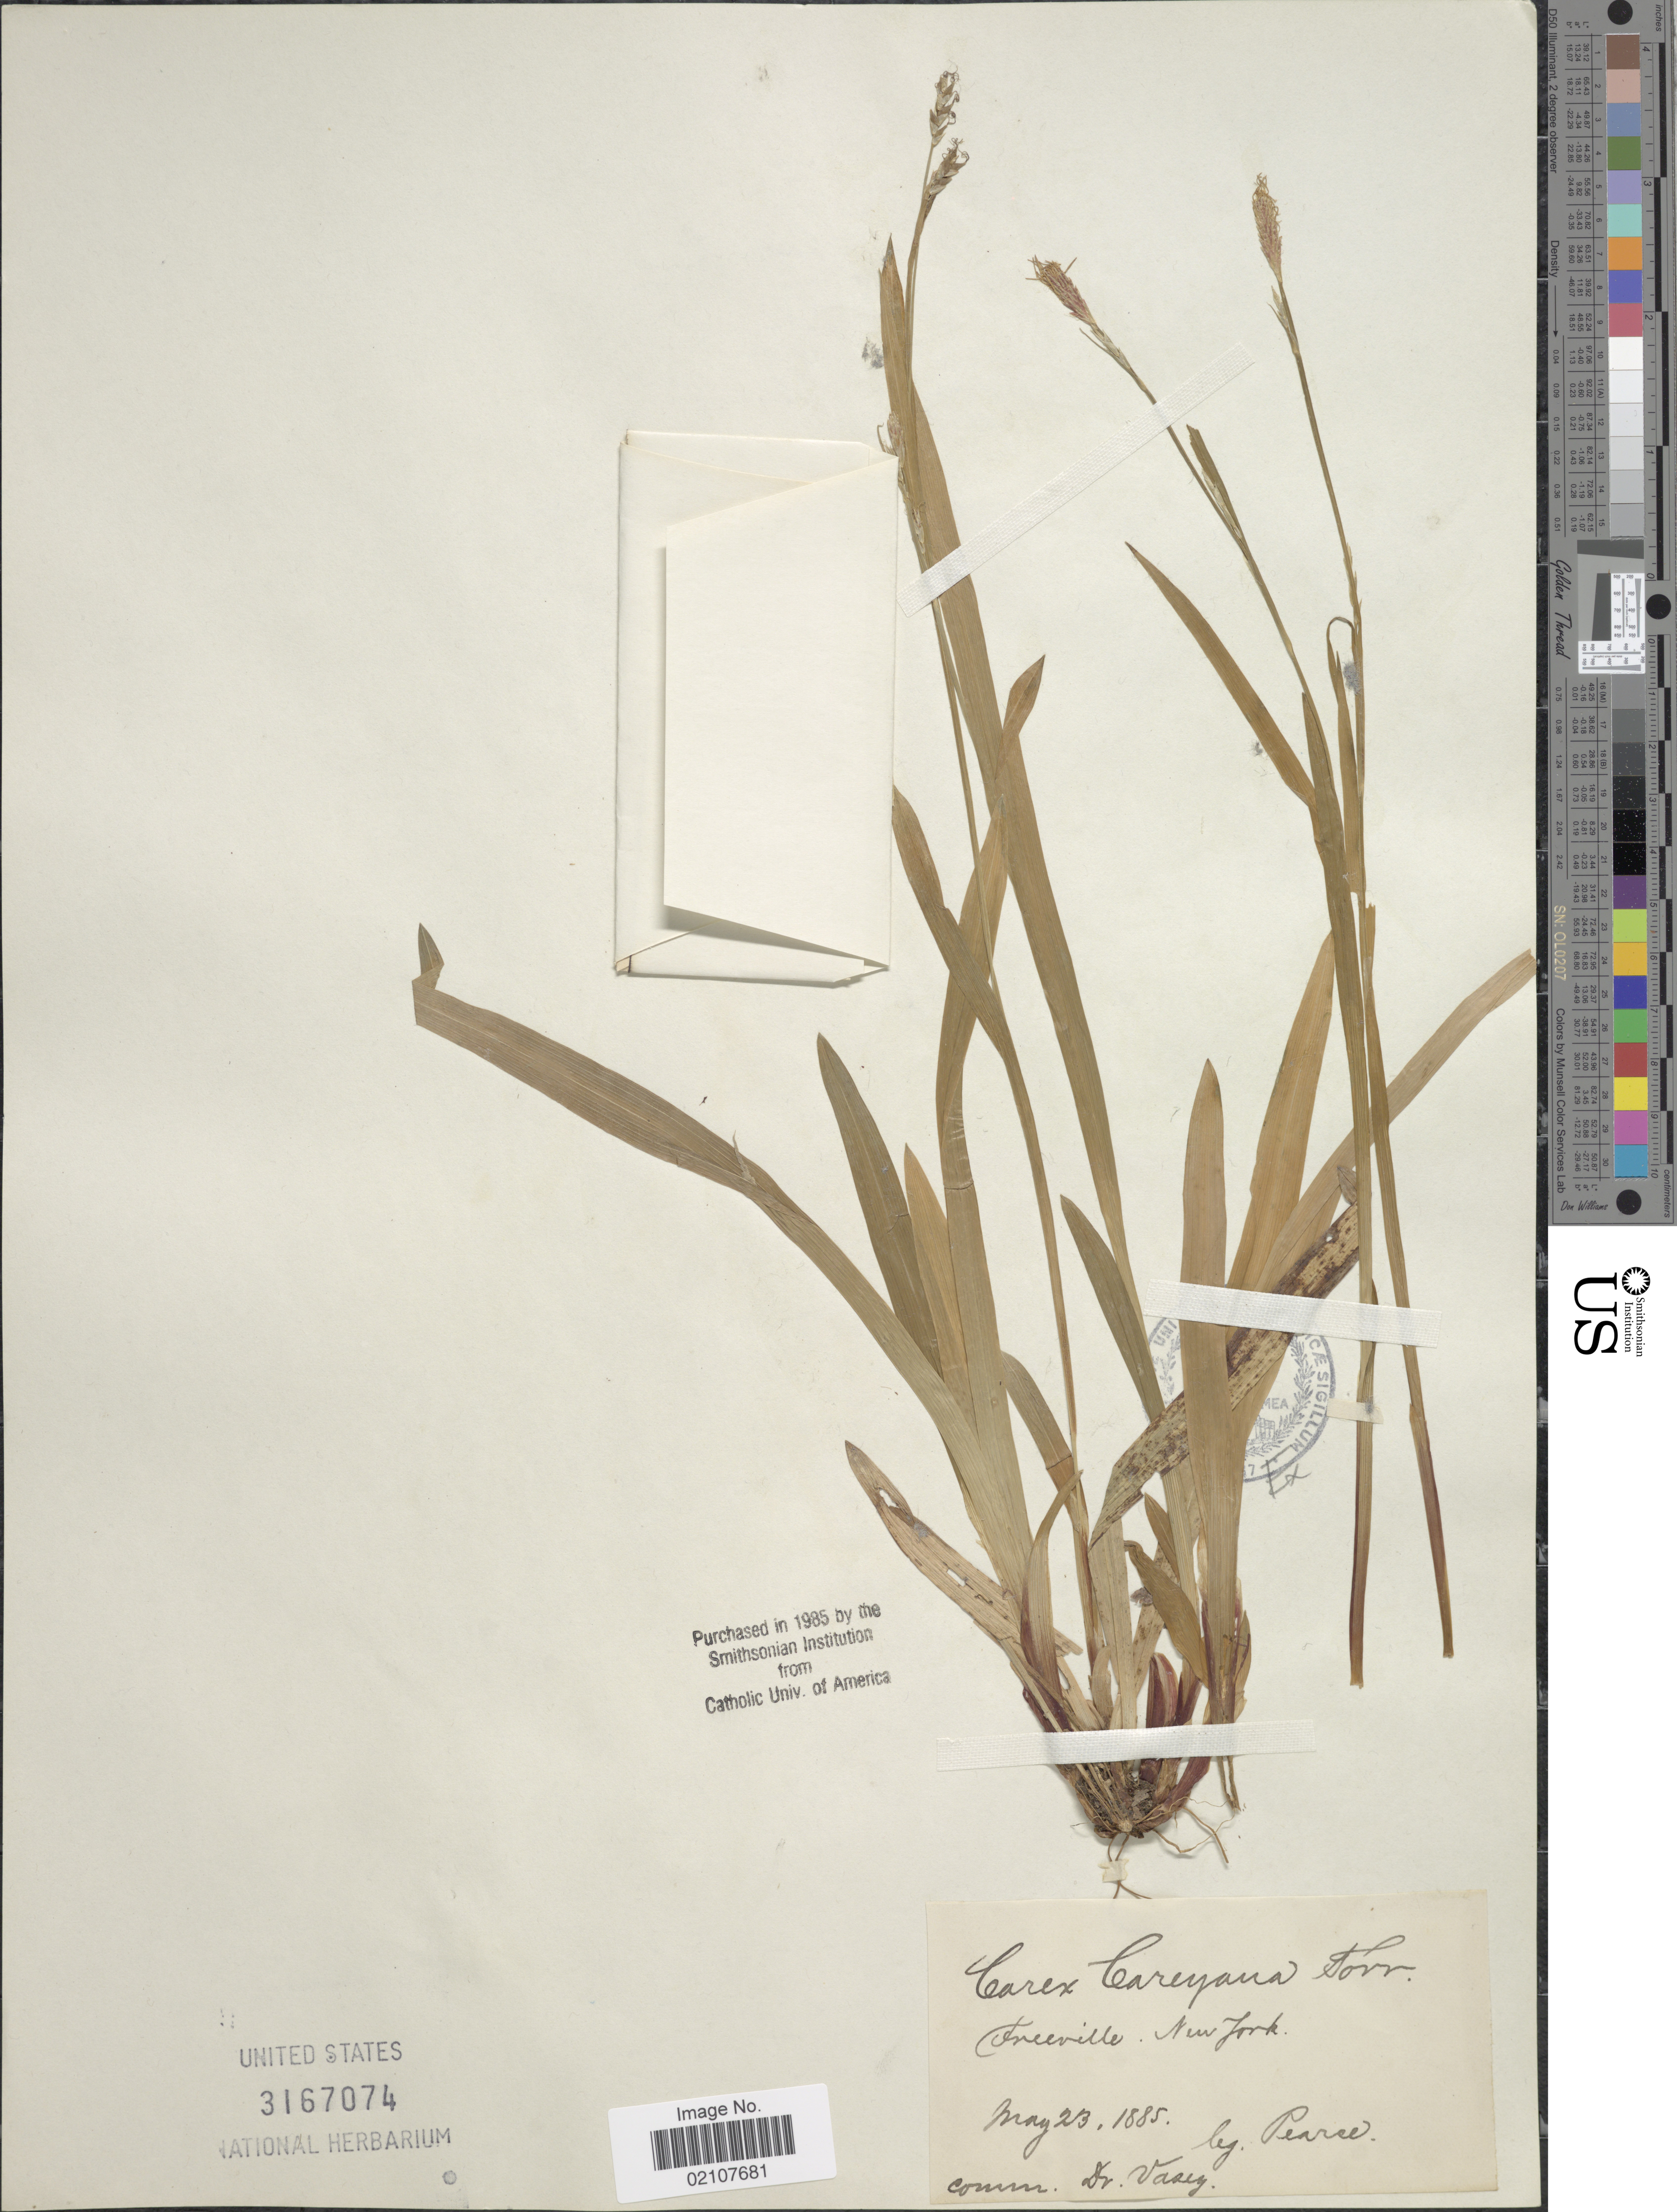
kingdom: Plantae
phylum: Tracheophyta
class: Liliopsida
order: Poales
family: Cyperaceae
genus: Carex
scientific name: Carex careyana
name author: Torr. ex Dewey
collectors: -. Pearce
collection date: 1885-05-23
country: United States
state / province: New York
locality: Treeville.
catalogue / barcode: US 3167074